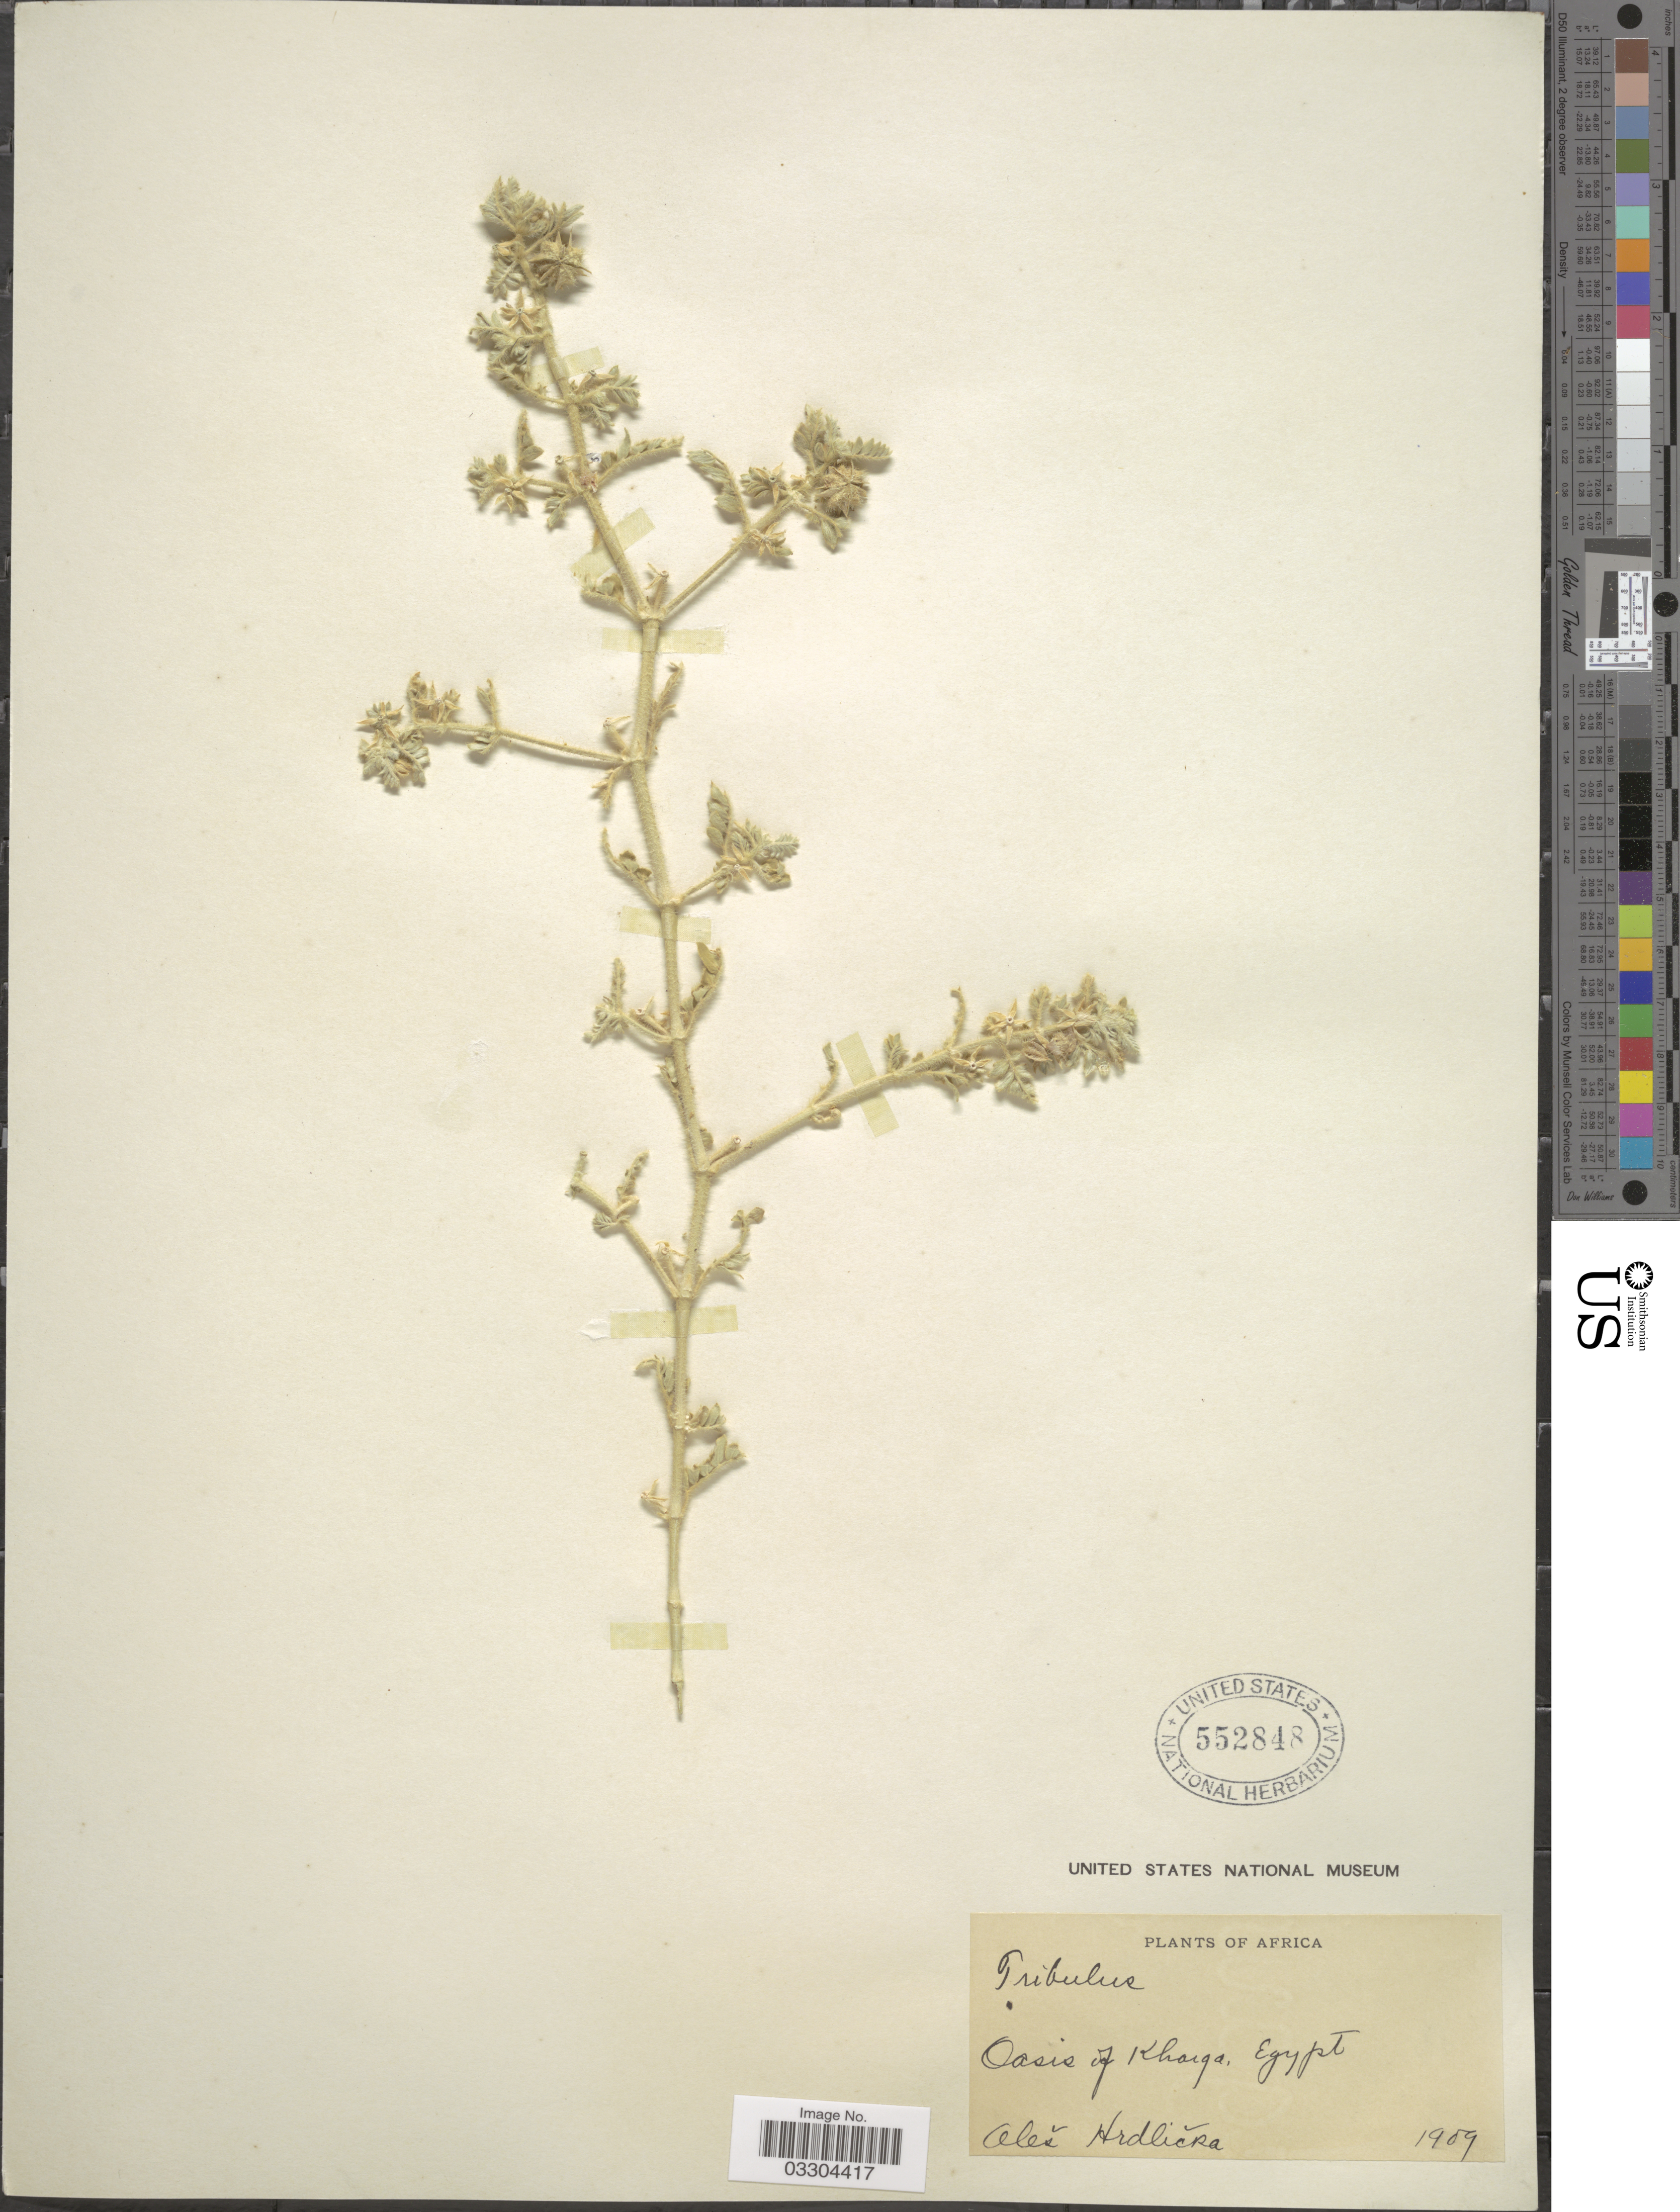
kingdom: Plantae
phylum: Tracheophyta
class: Magnoliopsida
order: Zygophyllales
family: Zygophyllaceae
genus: Tribulus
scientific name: Tribulus alatus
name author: Delile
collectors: A. Hrdlicka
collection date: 1909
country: Egypt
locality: Oasis of Kharga.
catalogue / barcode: US 552848